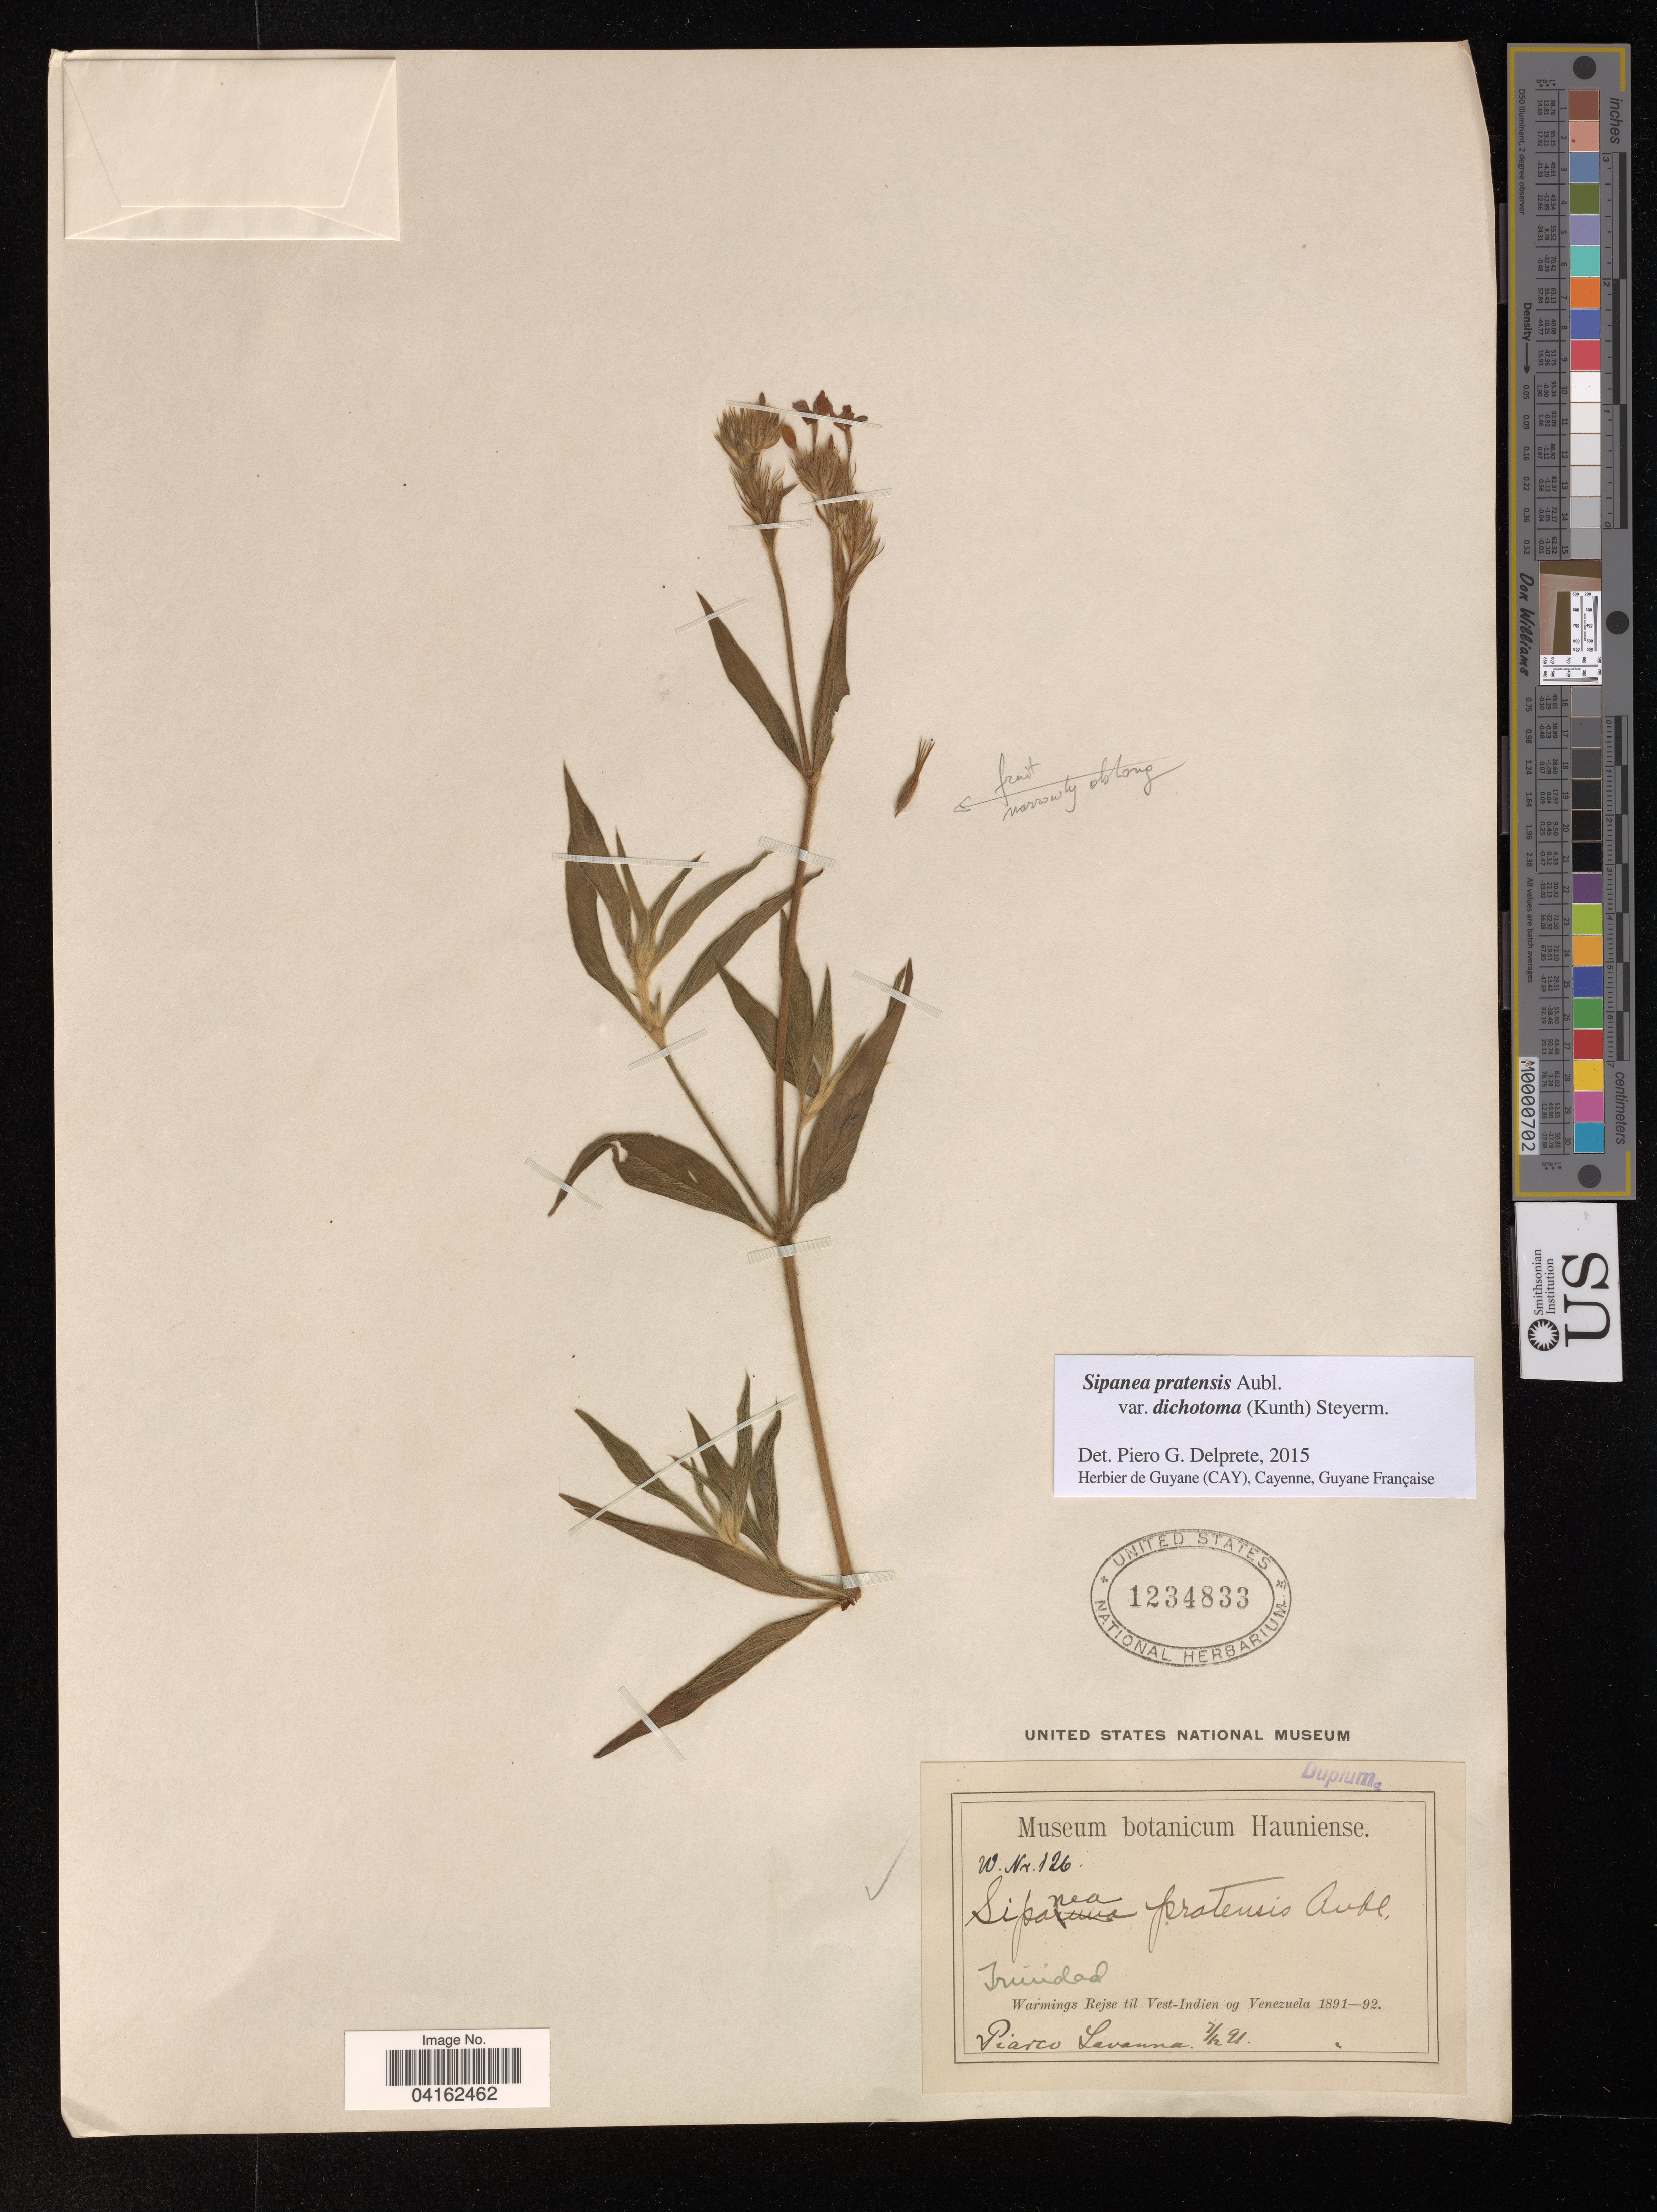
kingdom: Plantae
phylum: Tracheophyta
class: Magnoliopsida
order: Gentianales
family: Rubiaceae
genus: Sipanea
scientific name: Sipanea pratensis var. dichotoma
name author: (Kunth) Steyerm.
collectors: -. Warmings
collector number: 126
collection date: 1891-12-07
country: Trinidad and Tobago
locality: Trinidad. Vest-Indien og Venezuela. Piarco Savanna.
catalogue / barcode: US 1234833